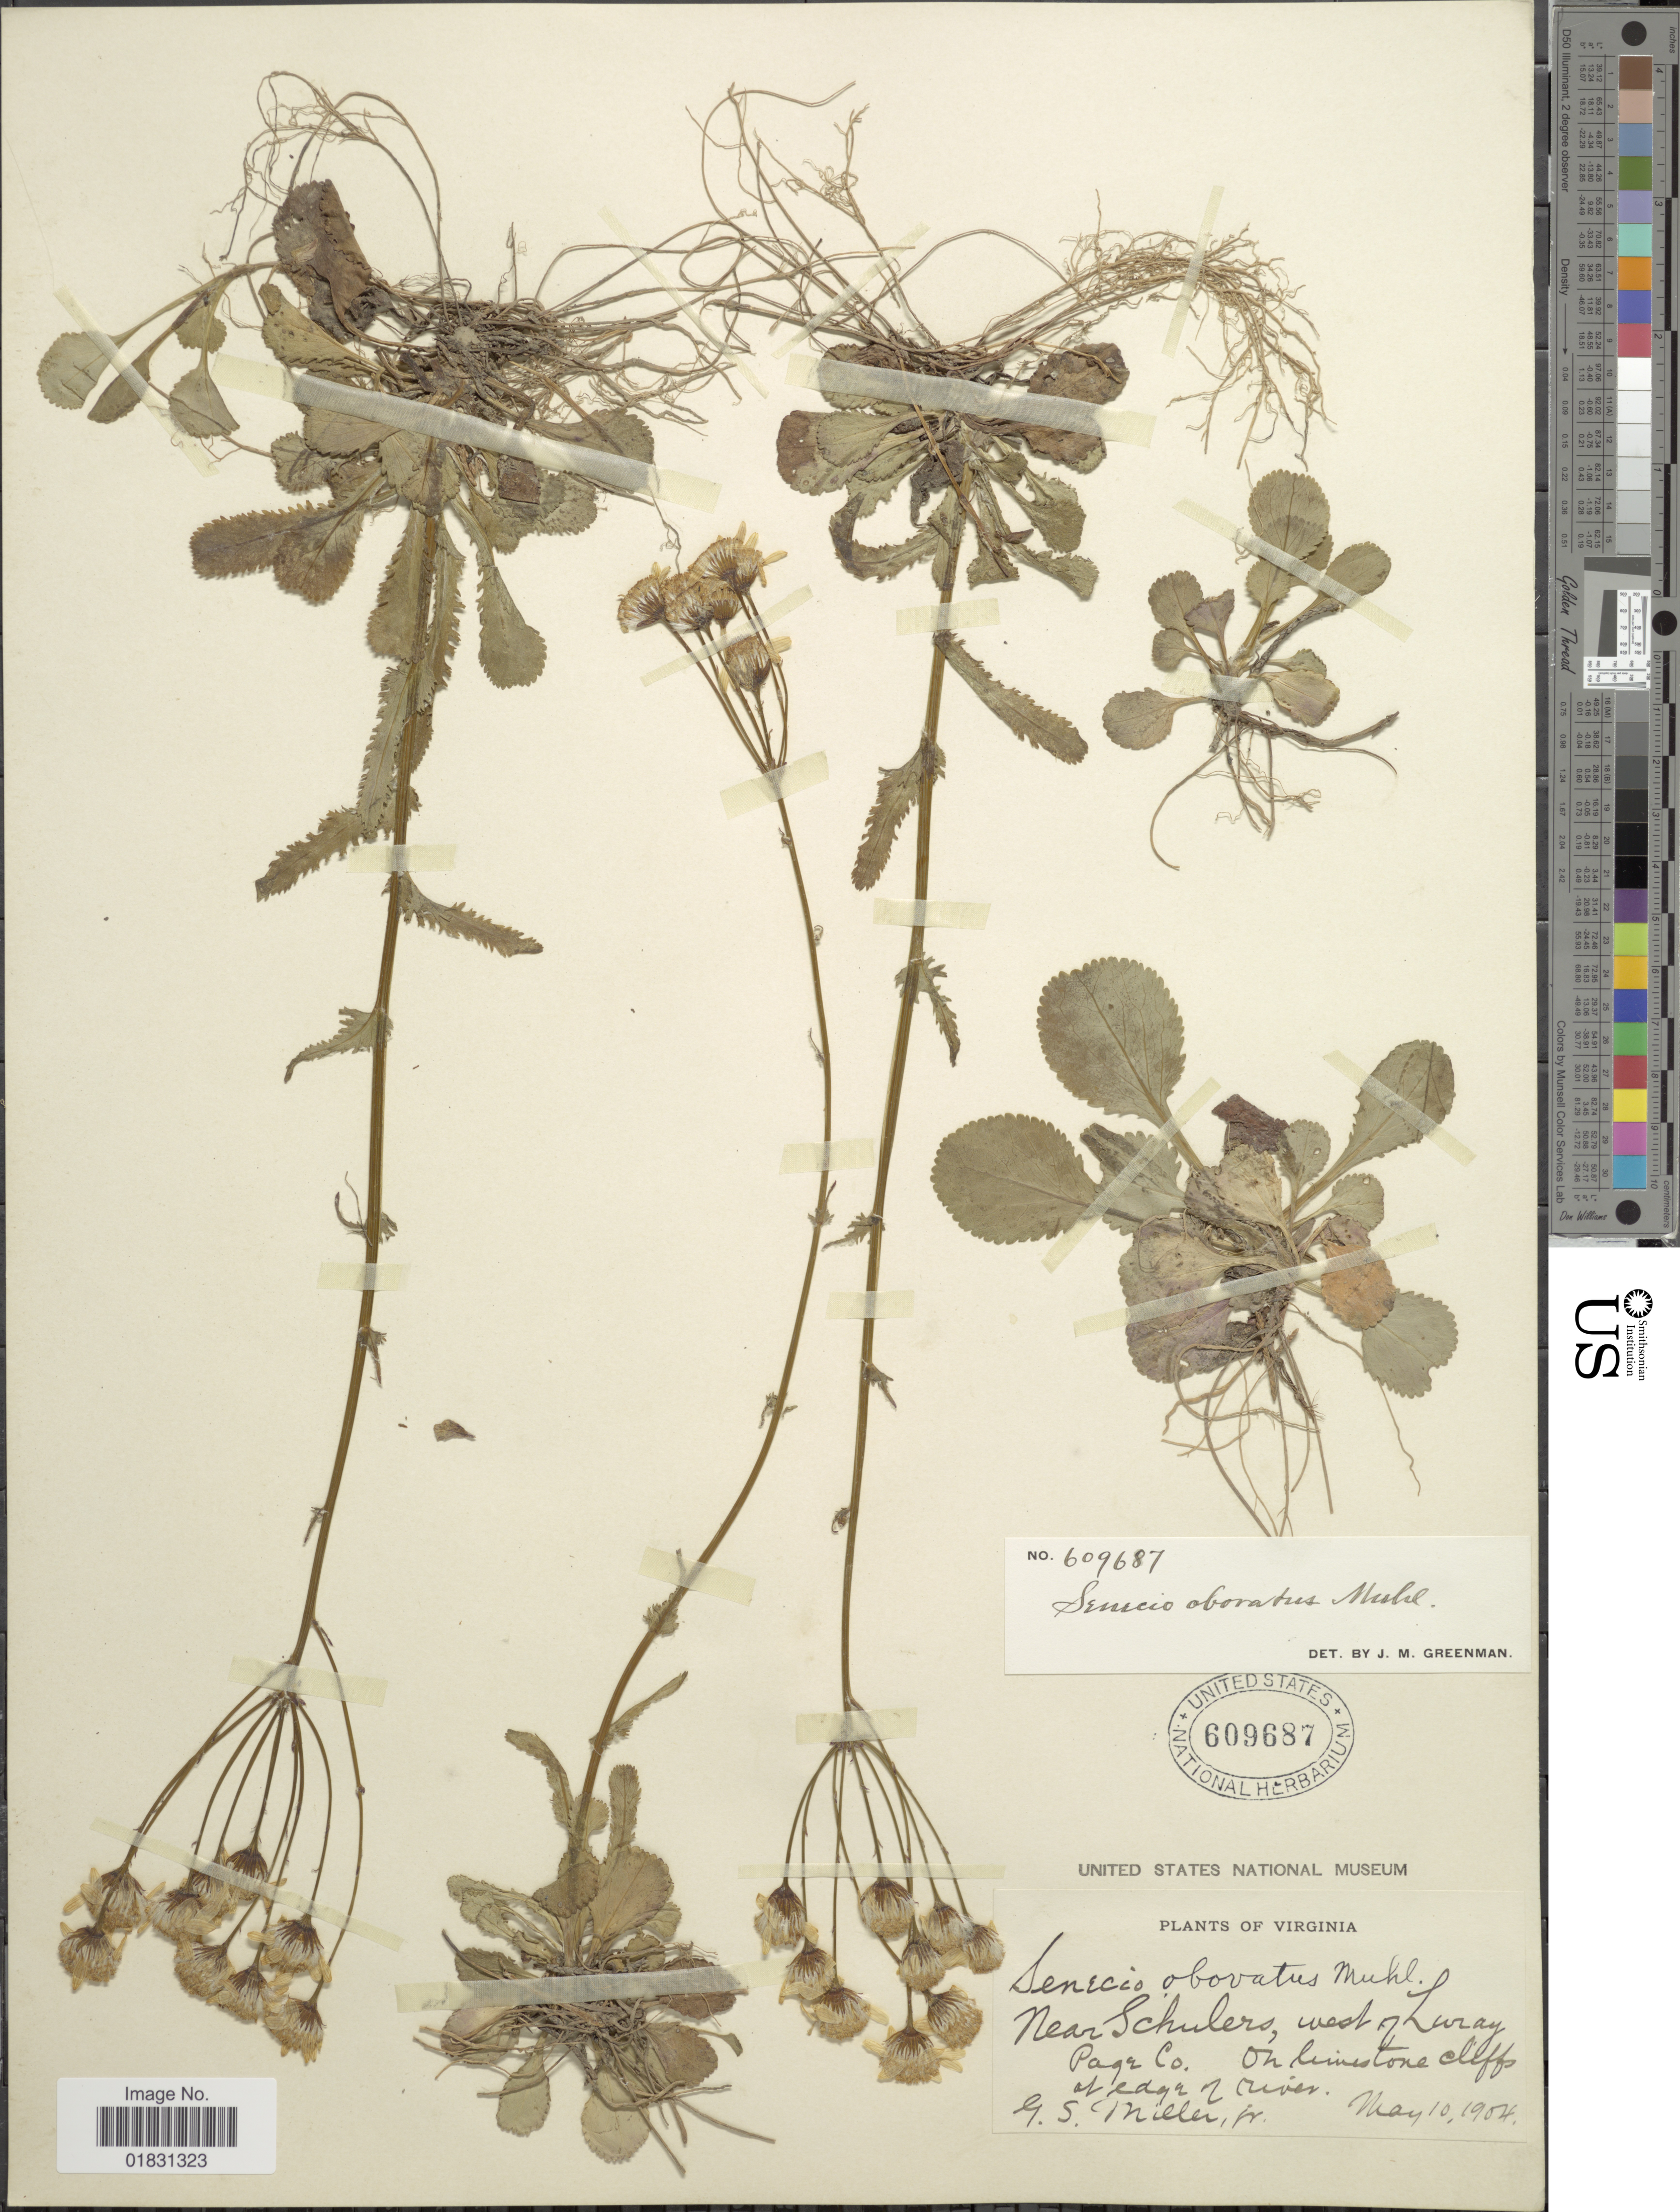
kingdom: Plantae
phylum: Tracheophyta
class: Magnoliopsida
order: Asterales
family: Asteraceae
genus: Packera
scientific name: Packera obovata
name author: (Muhl. ex Willd.) W.A. Weber & Á. Löve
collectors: G. S. Miller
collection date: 1904-05-10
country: United States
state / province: Virginia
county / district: Page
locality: Near Schulers,w est of Luray, Page Co. On limestone cliffs at edge of river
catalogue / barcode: US 609687